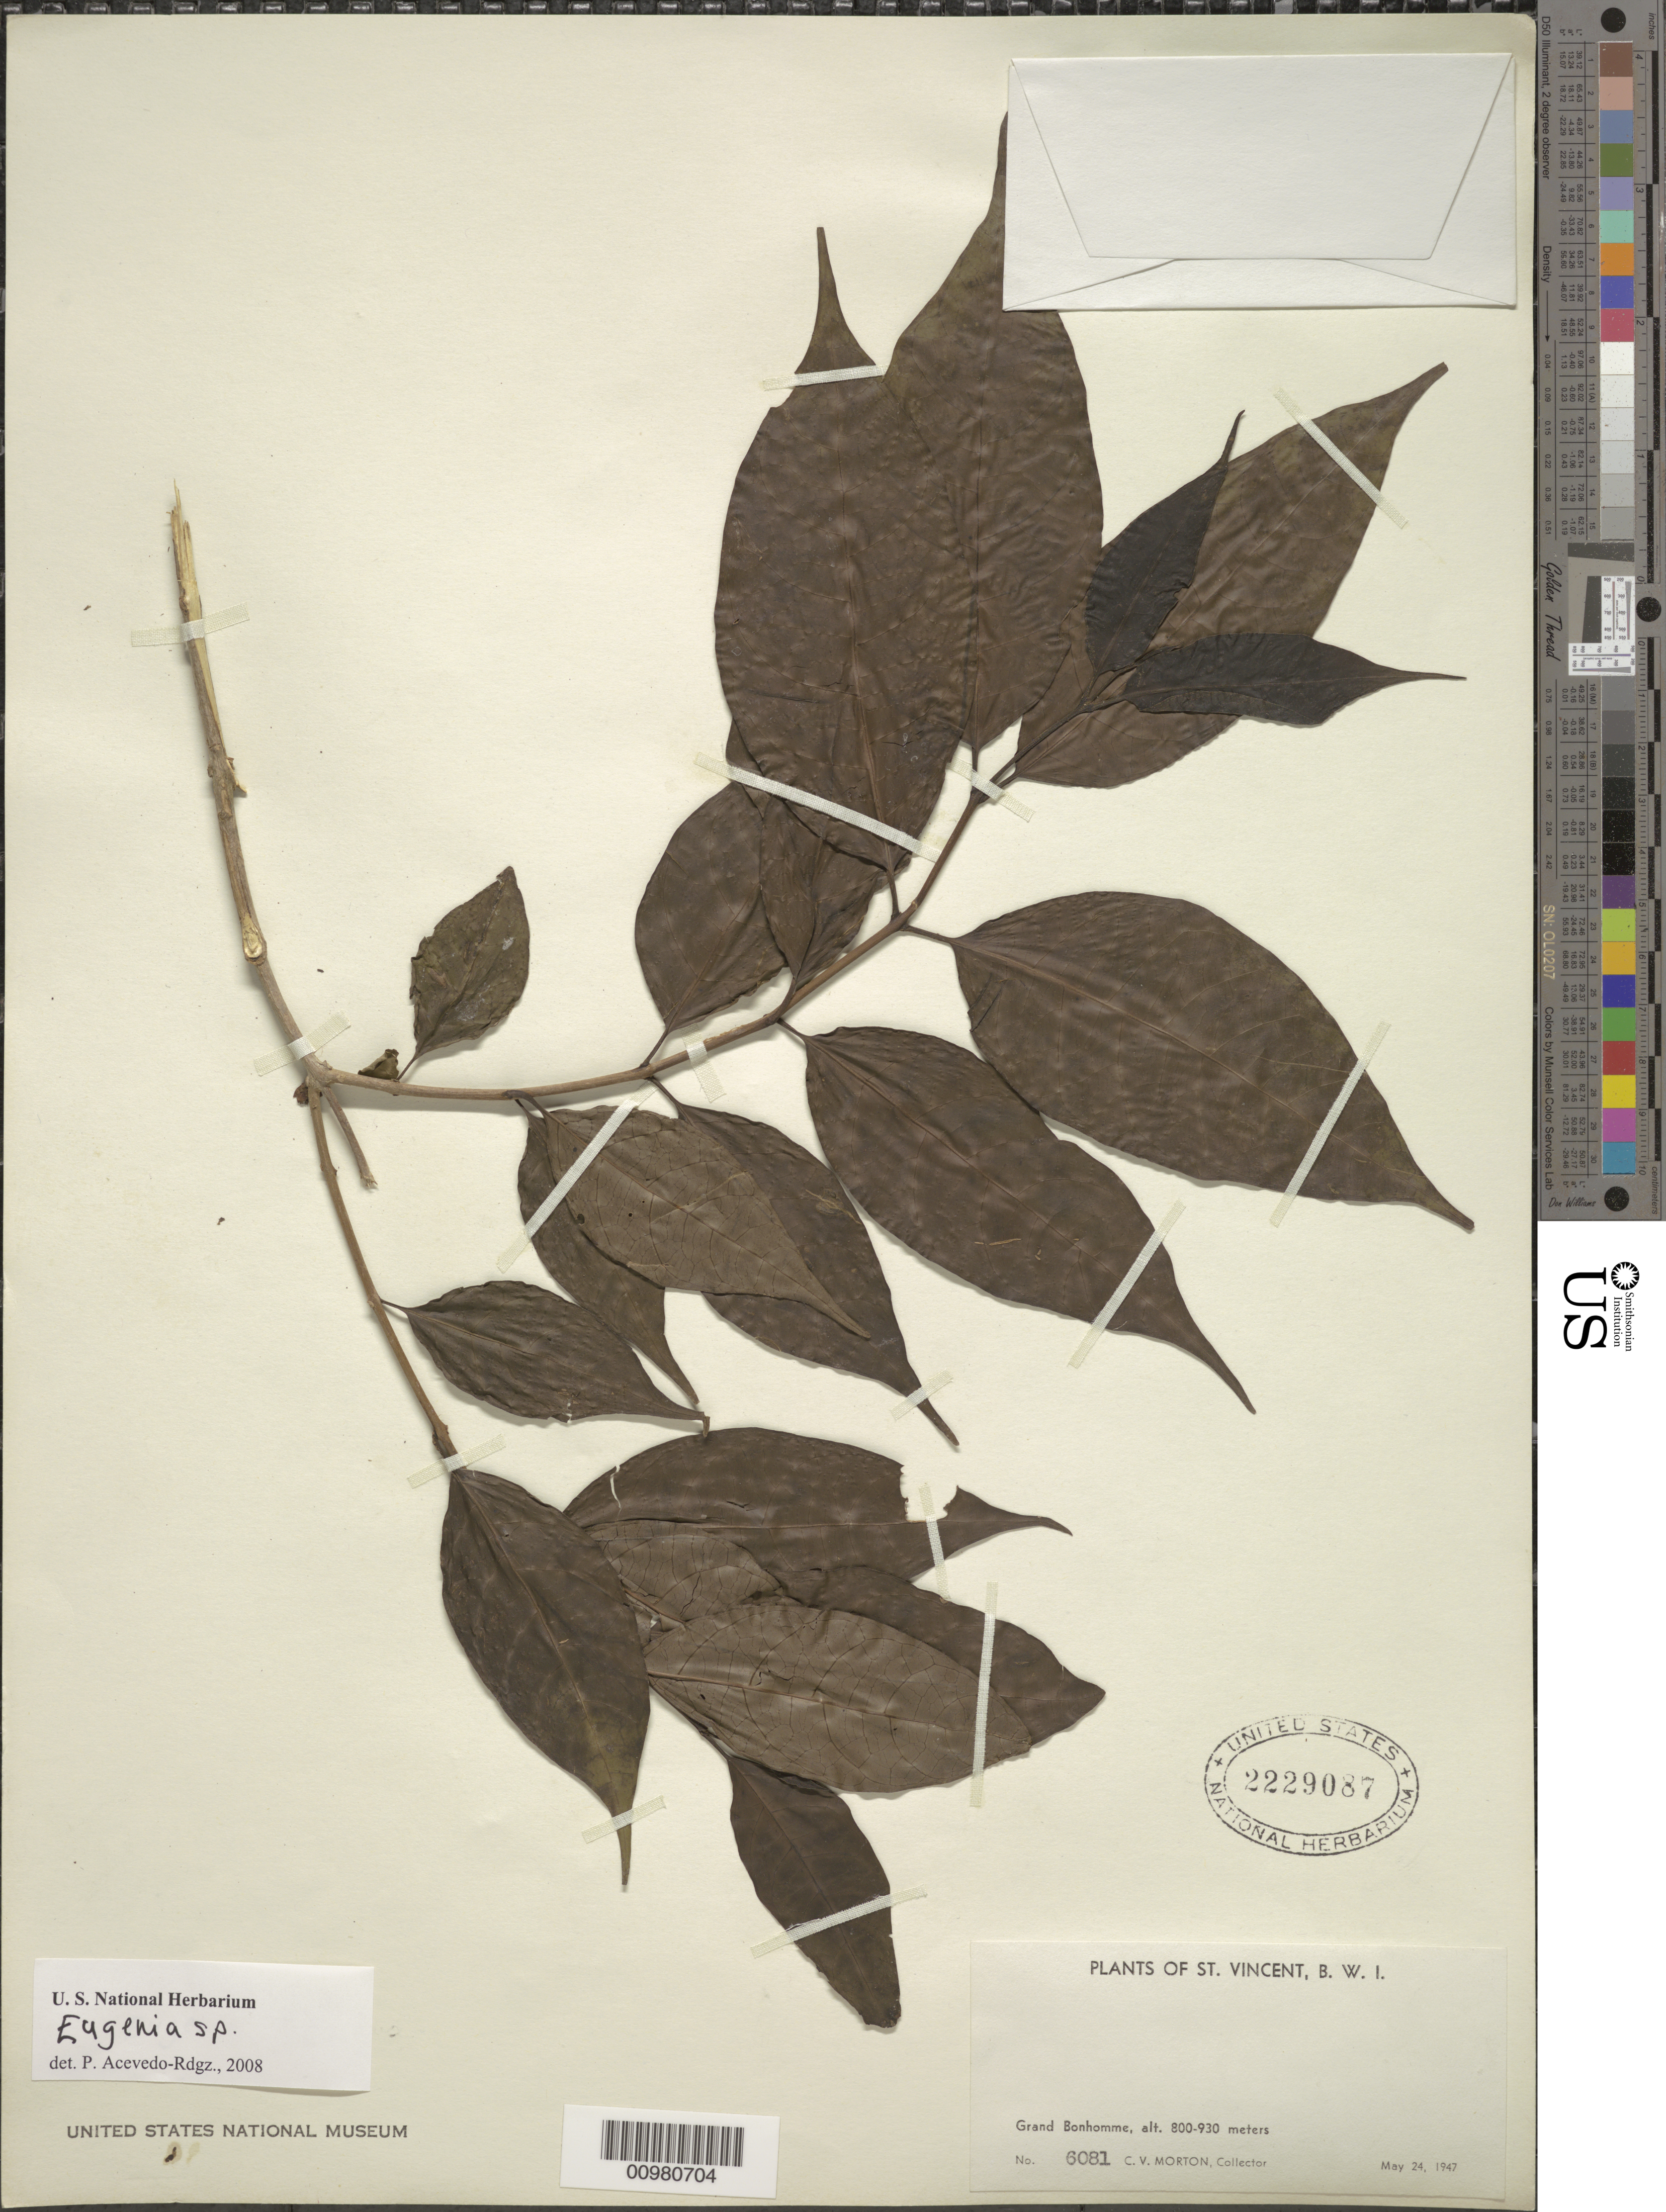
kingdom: Plantae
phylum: Tracheophyta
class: Magnoliopsida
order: Myrtales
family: Myrtaceae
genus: Eugenia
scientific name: Eugenia sp.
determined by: Acevedo-Rodríguez, P., (BOT), Smithsonian Institution - National Museum of Natural History (UNITED STATES)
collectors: C. V. Morton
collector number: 6081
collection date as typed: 24 May 1947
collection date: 1947-05-24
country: St. Vincent - Grenadines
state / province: Saint Patrick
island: St. Vincent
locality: Grand Bonhomme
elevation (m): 800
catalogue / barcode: US 2229087